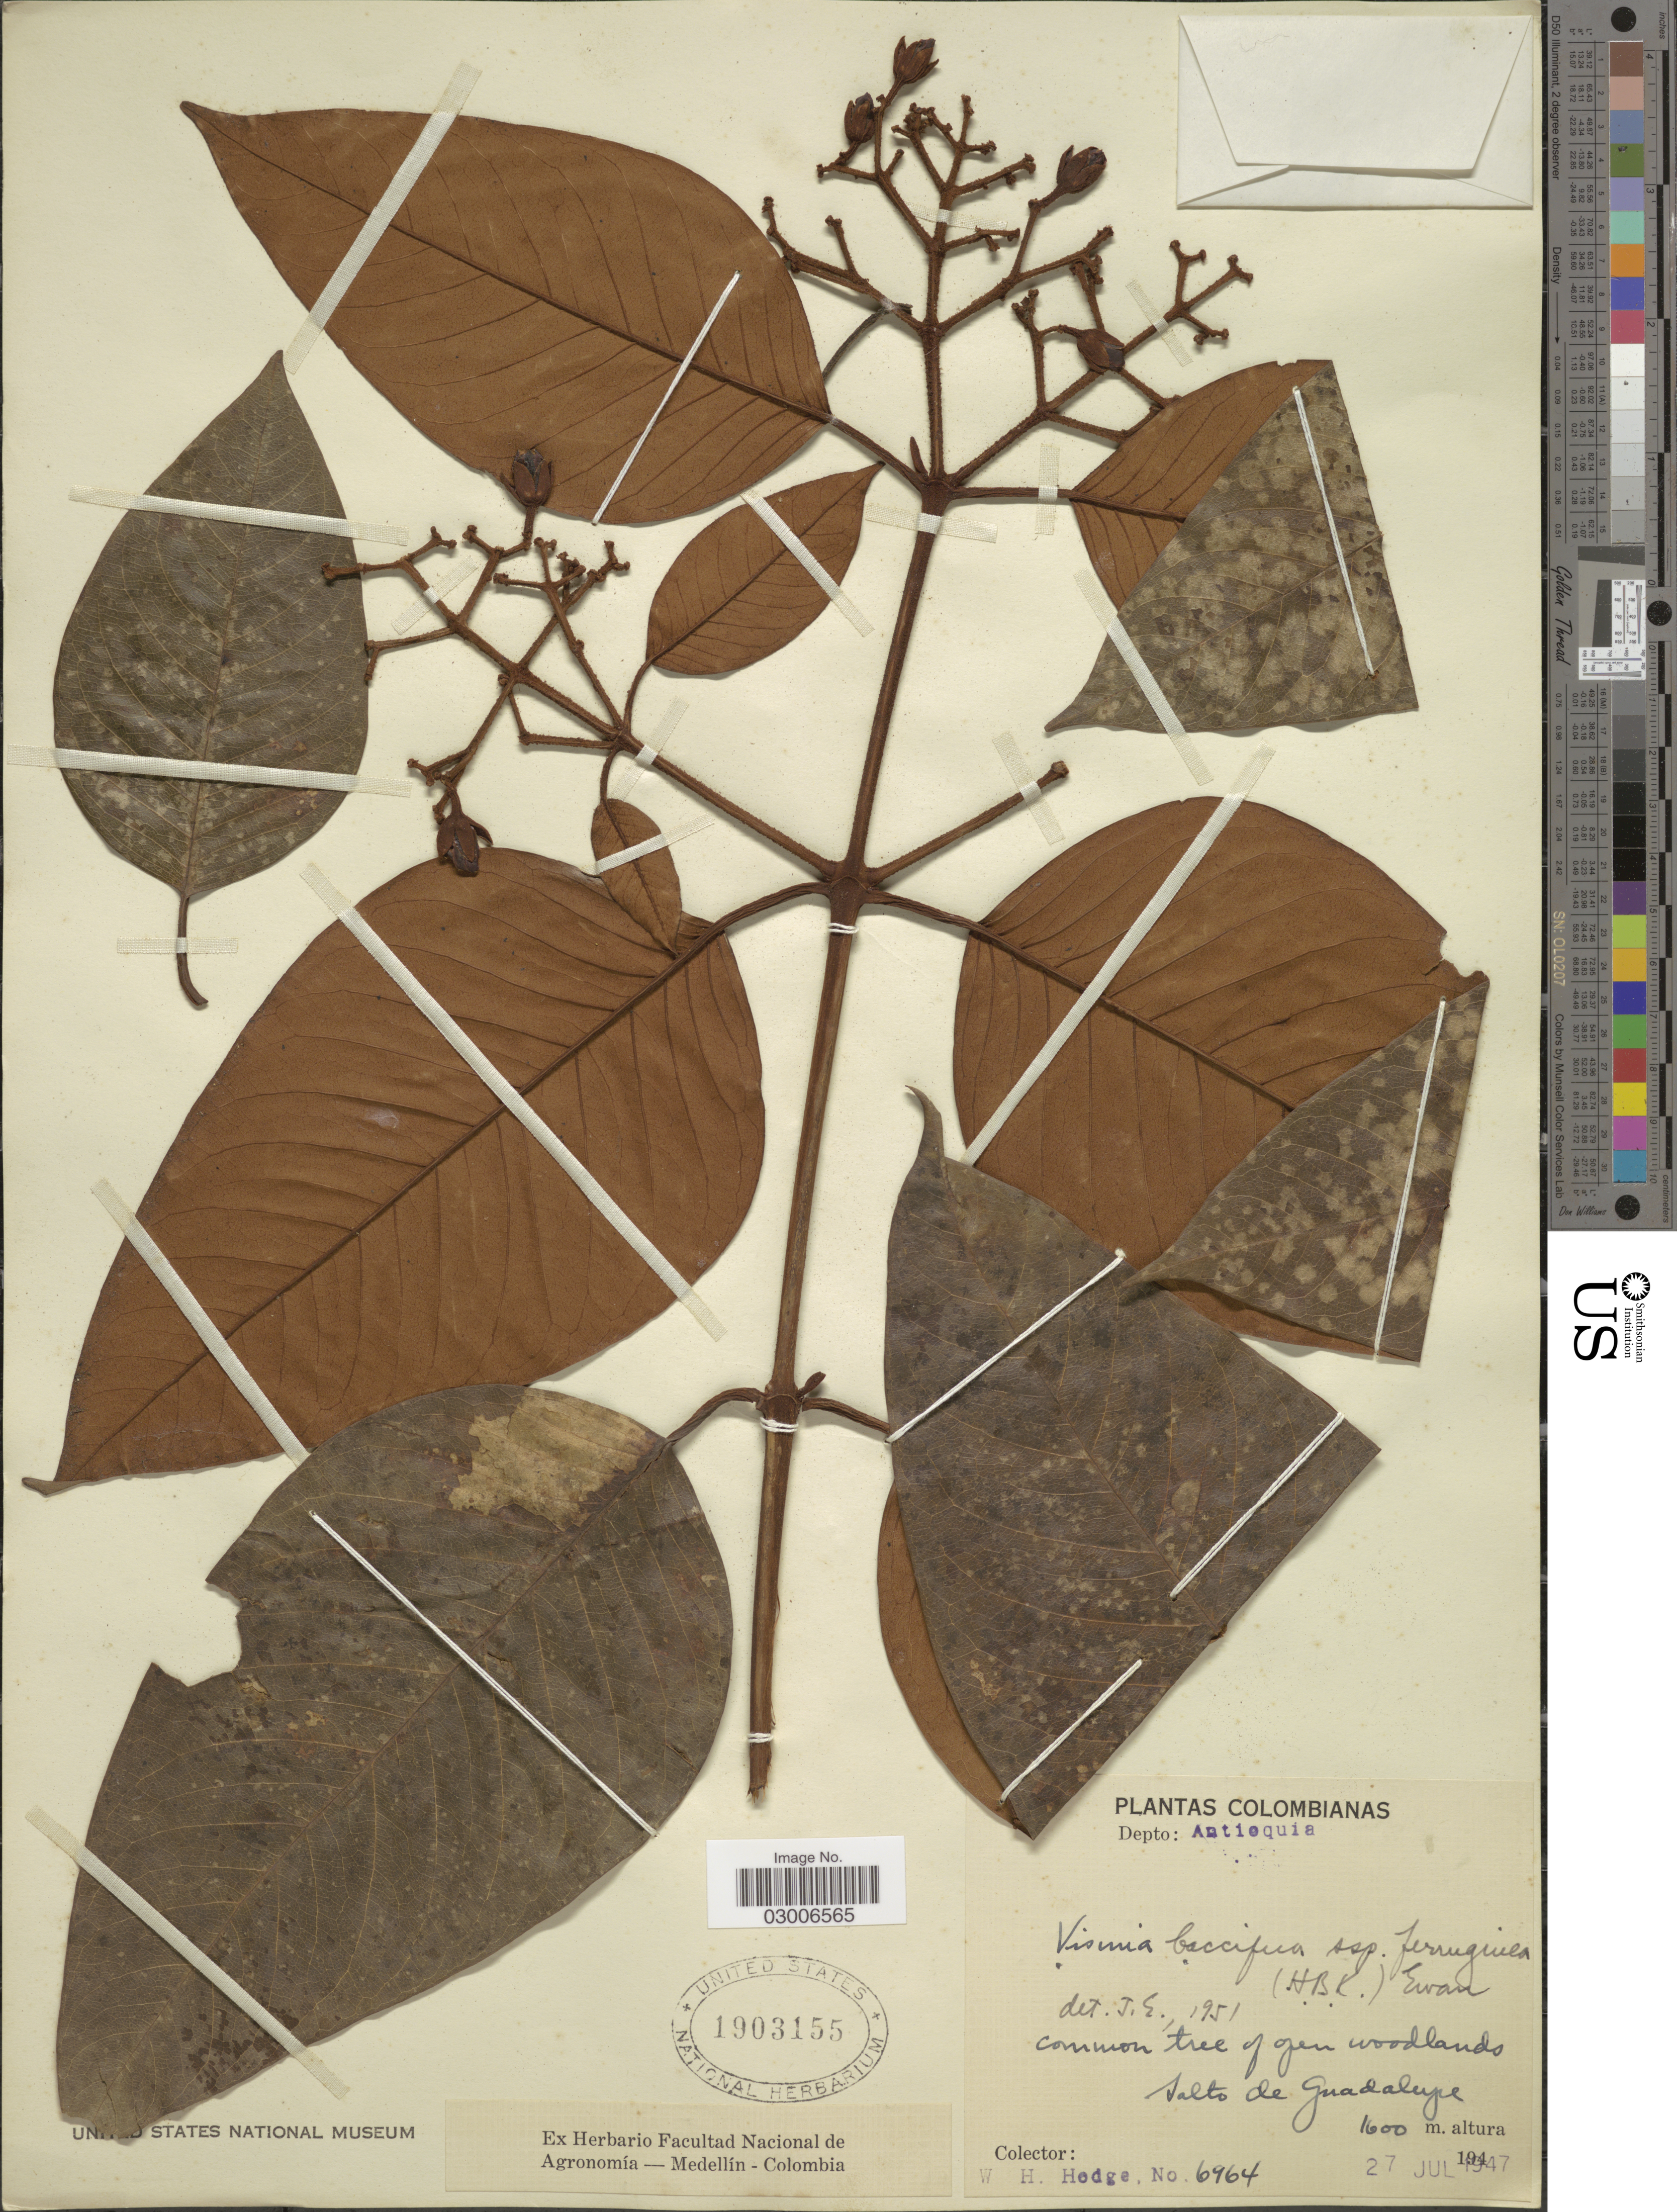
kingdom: Plantae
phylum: Tracheophyta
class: Magnoliopsida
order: Malpighiales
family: Hypericaceae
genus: Vismia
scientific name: Vismia baccifera subsp. ferruginea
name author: (Kunth) Ewan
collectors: W. Hodge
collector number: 6964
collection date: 1947-07-27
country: Colombia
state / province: Antioquia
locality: Salto de Guadalupe, Depto: Antioquia.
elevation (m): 1600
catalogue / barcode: US 1903155